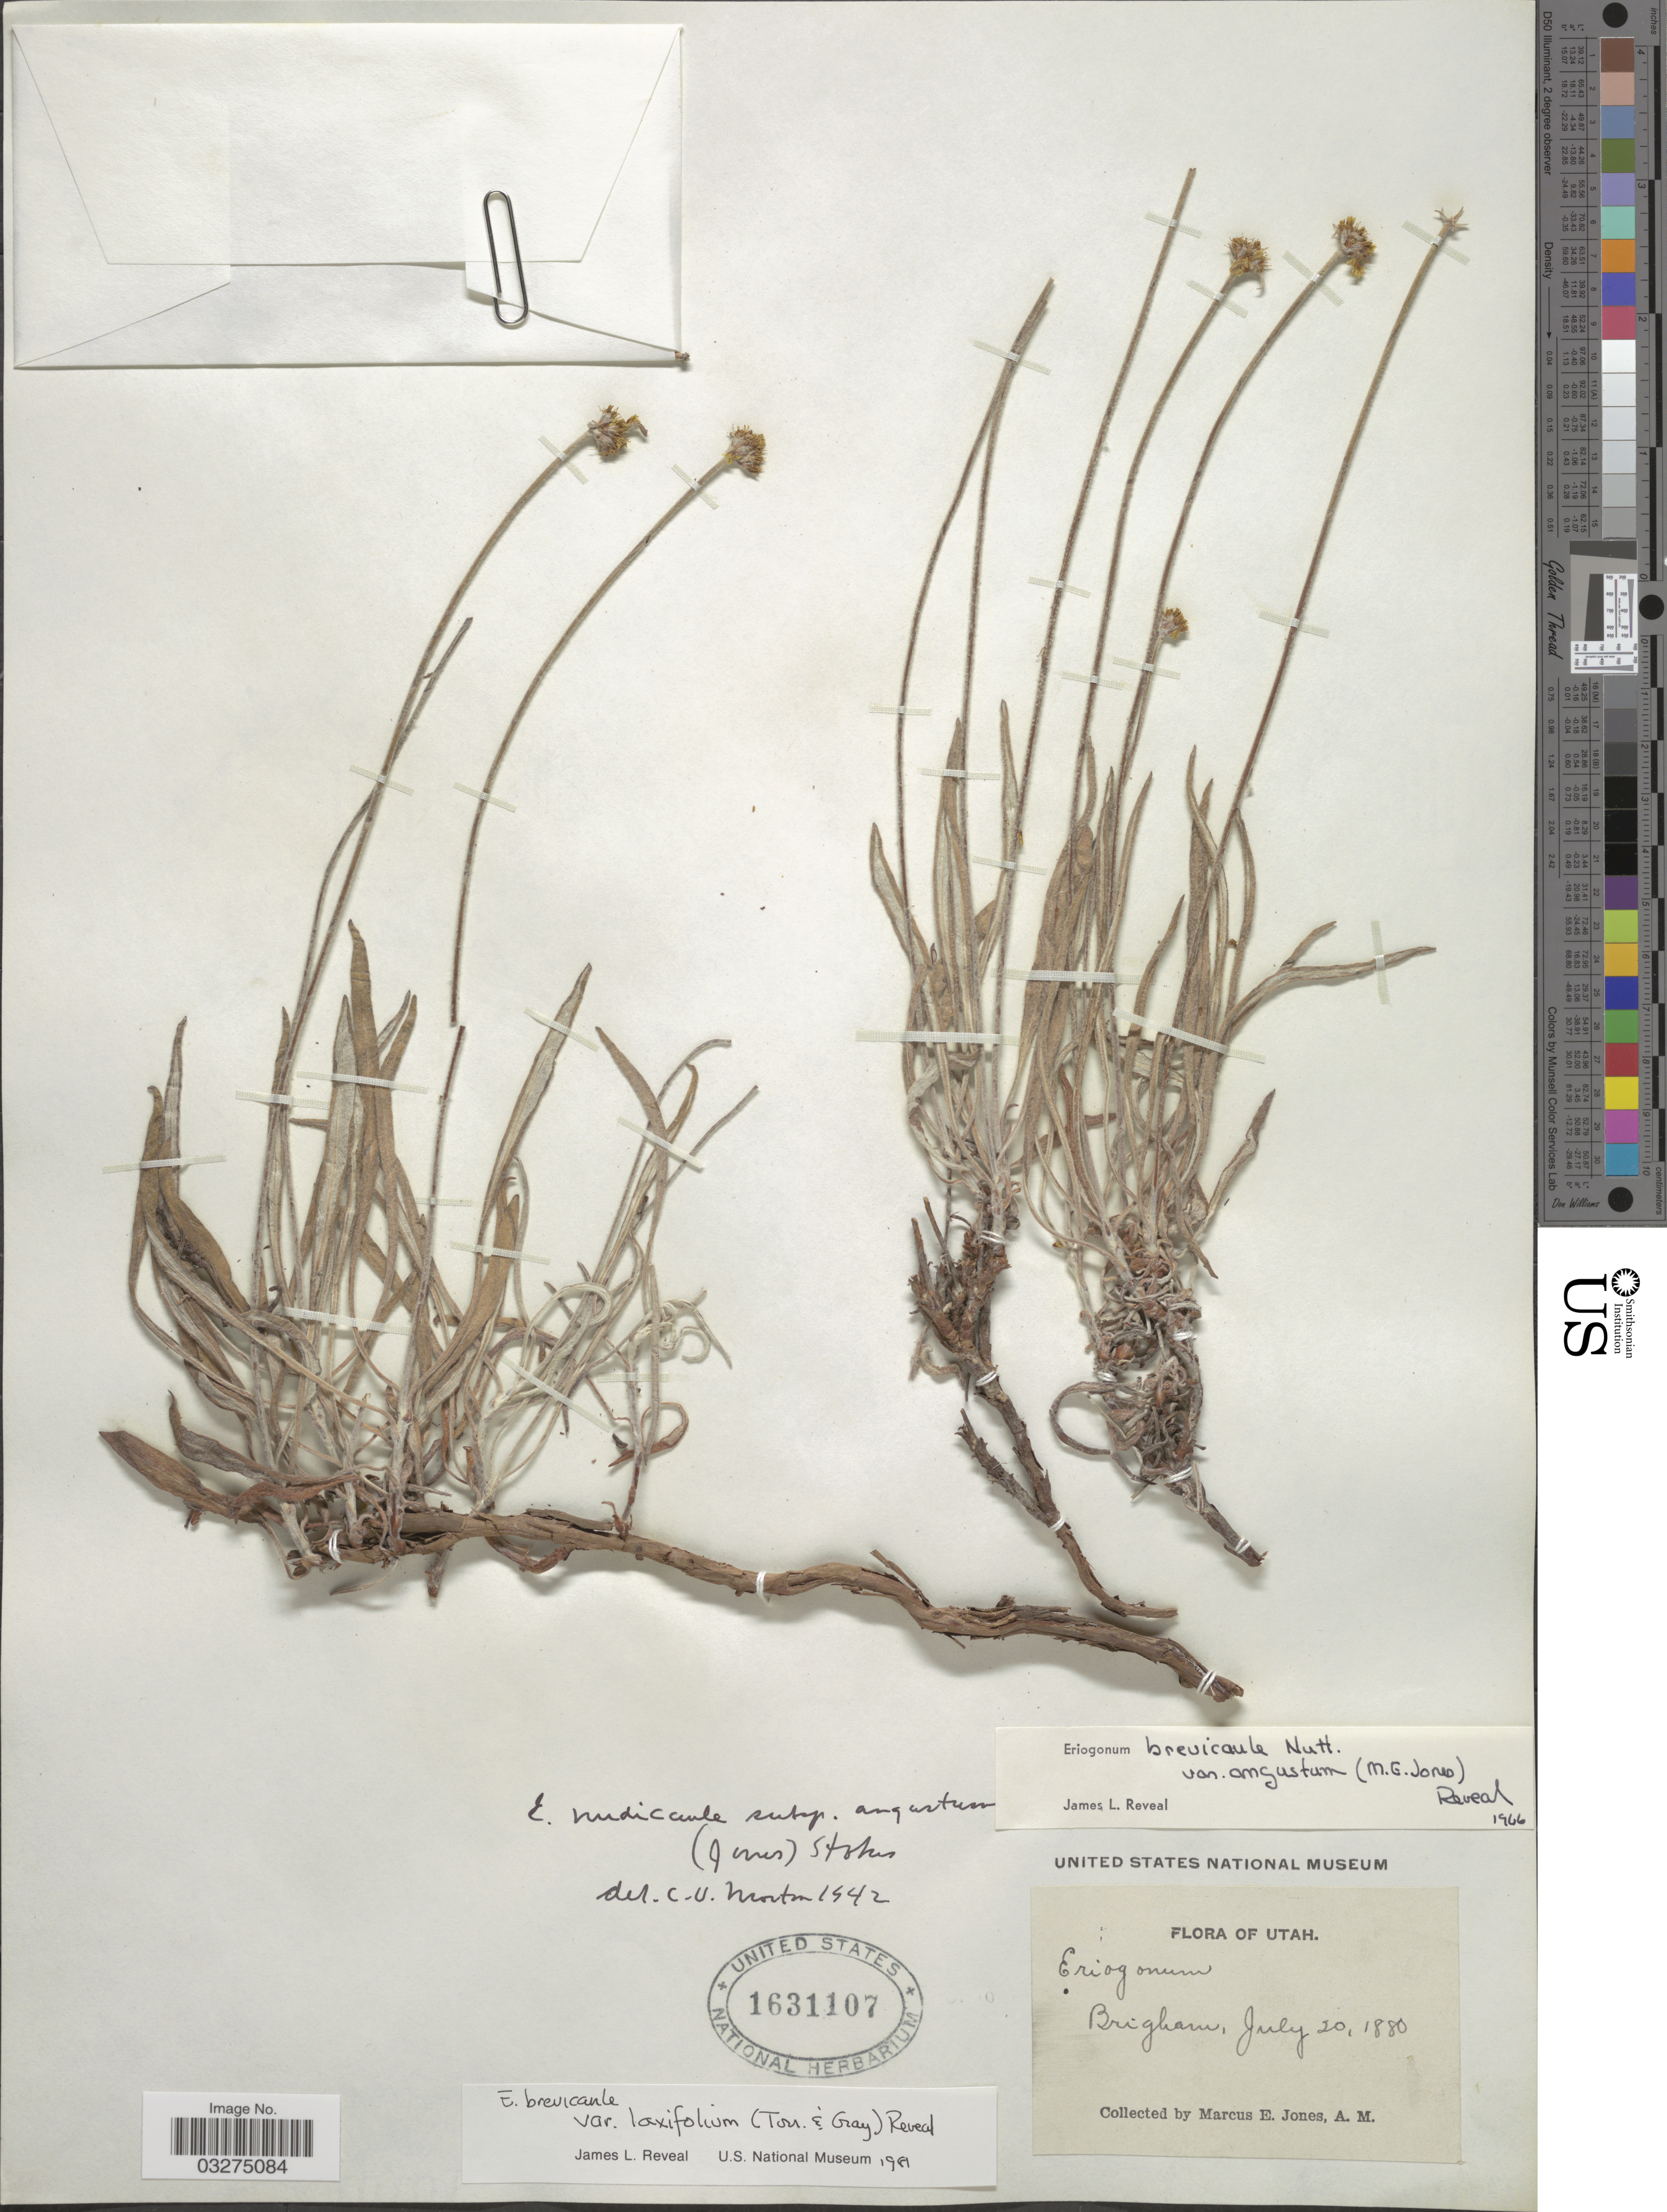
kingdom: Plantae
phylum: Tracheophyta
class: Magnoliopsida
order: Caryophyllales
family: Polygonaceae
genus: Eriogonum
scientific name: Eriogonum brevicaule var. laxifolium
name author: (Torr. & A. Gray) Reveal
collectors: M. E. Jones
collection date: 1880-07-20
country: United States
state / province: Utah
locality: Brigham.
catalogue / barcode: US 1631107